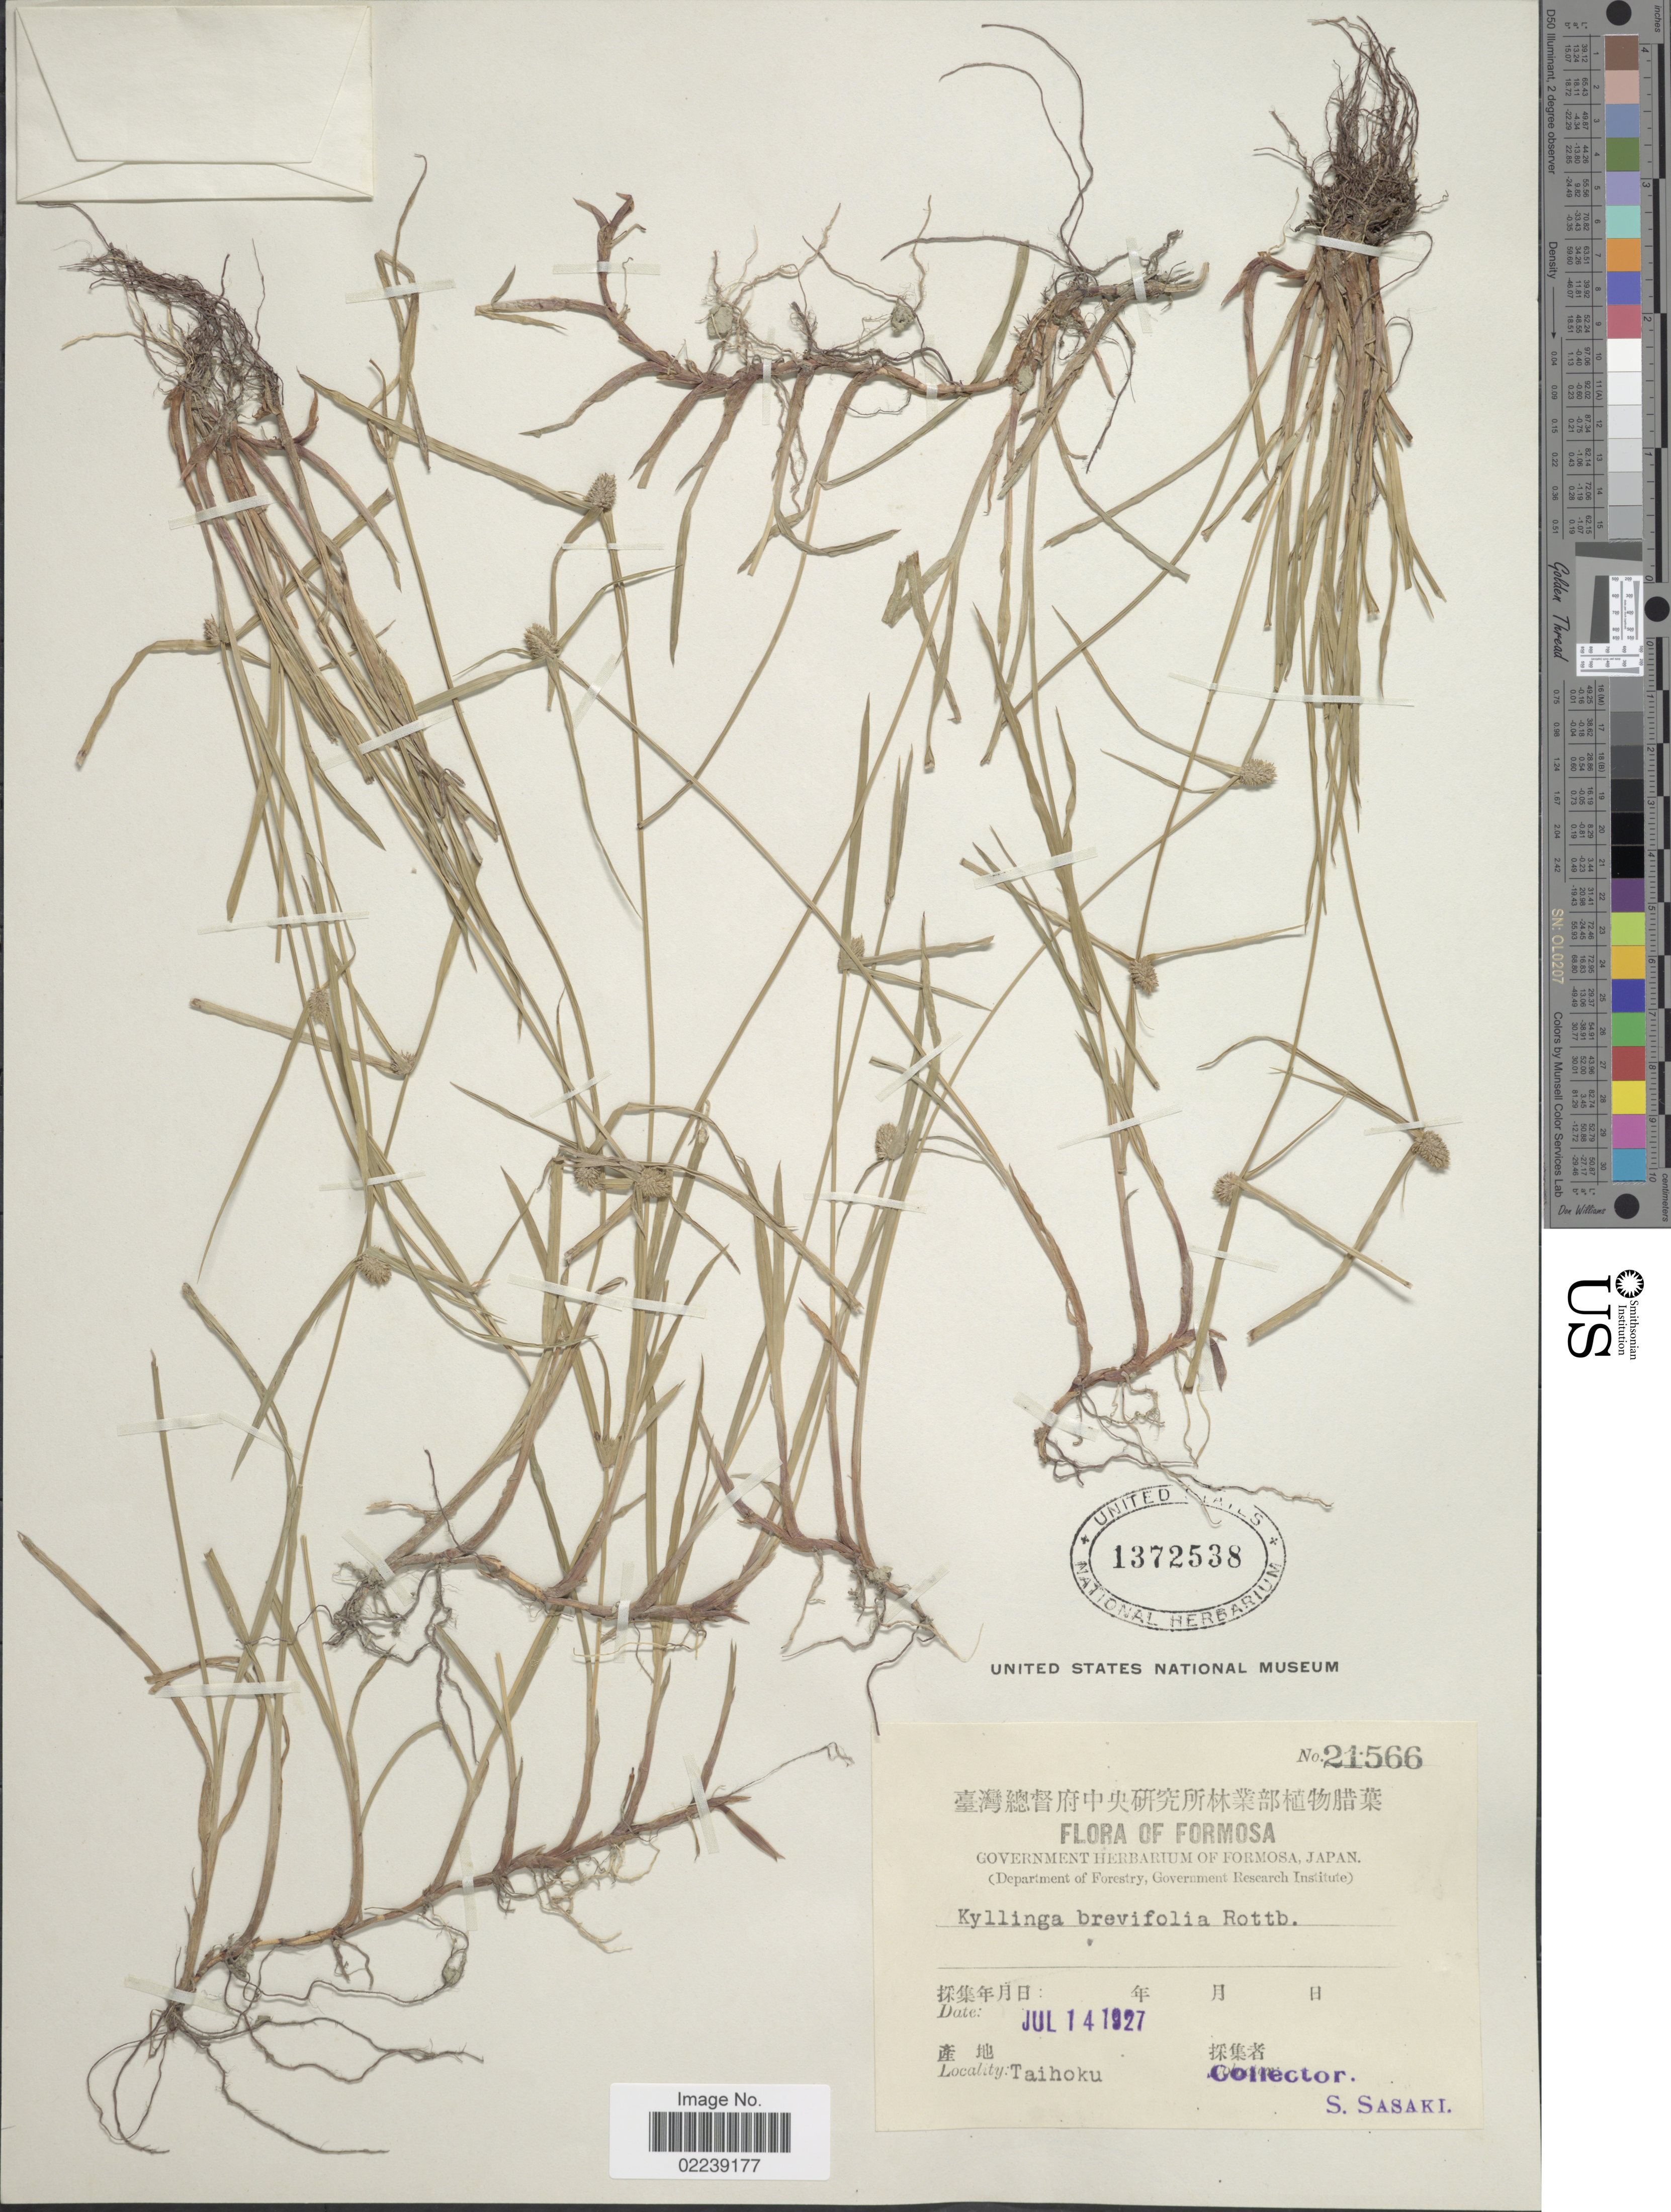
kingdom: Plantae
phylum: Tracheophyta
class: Liliopsida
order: Poales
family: Cyperaceae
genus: Cyperus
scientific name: Cyperus brevifolius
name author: (Rottb.) Hassk.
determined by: Strong, M. T., (US), Smithsonian Institution - National Museum of Natural History (UNITED STATES)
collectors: S. Sasaki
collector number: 21566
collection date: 1927-07-14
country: Taiwan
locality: Formosa, Taihoku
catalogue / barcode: US 1372538